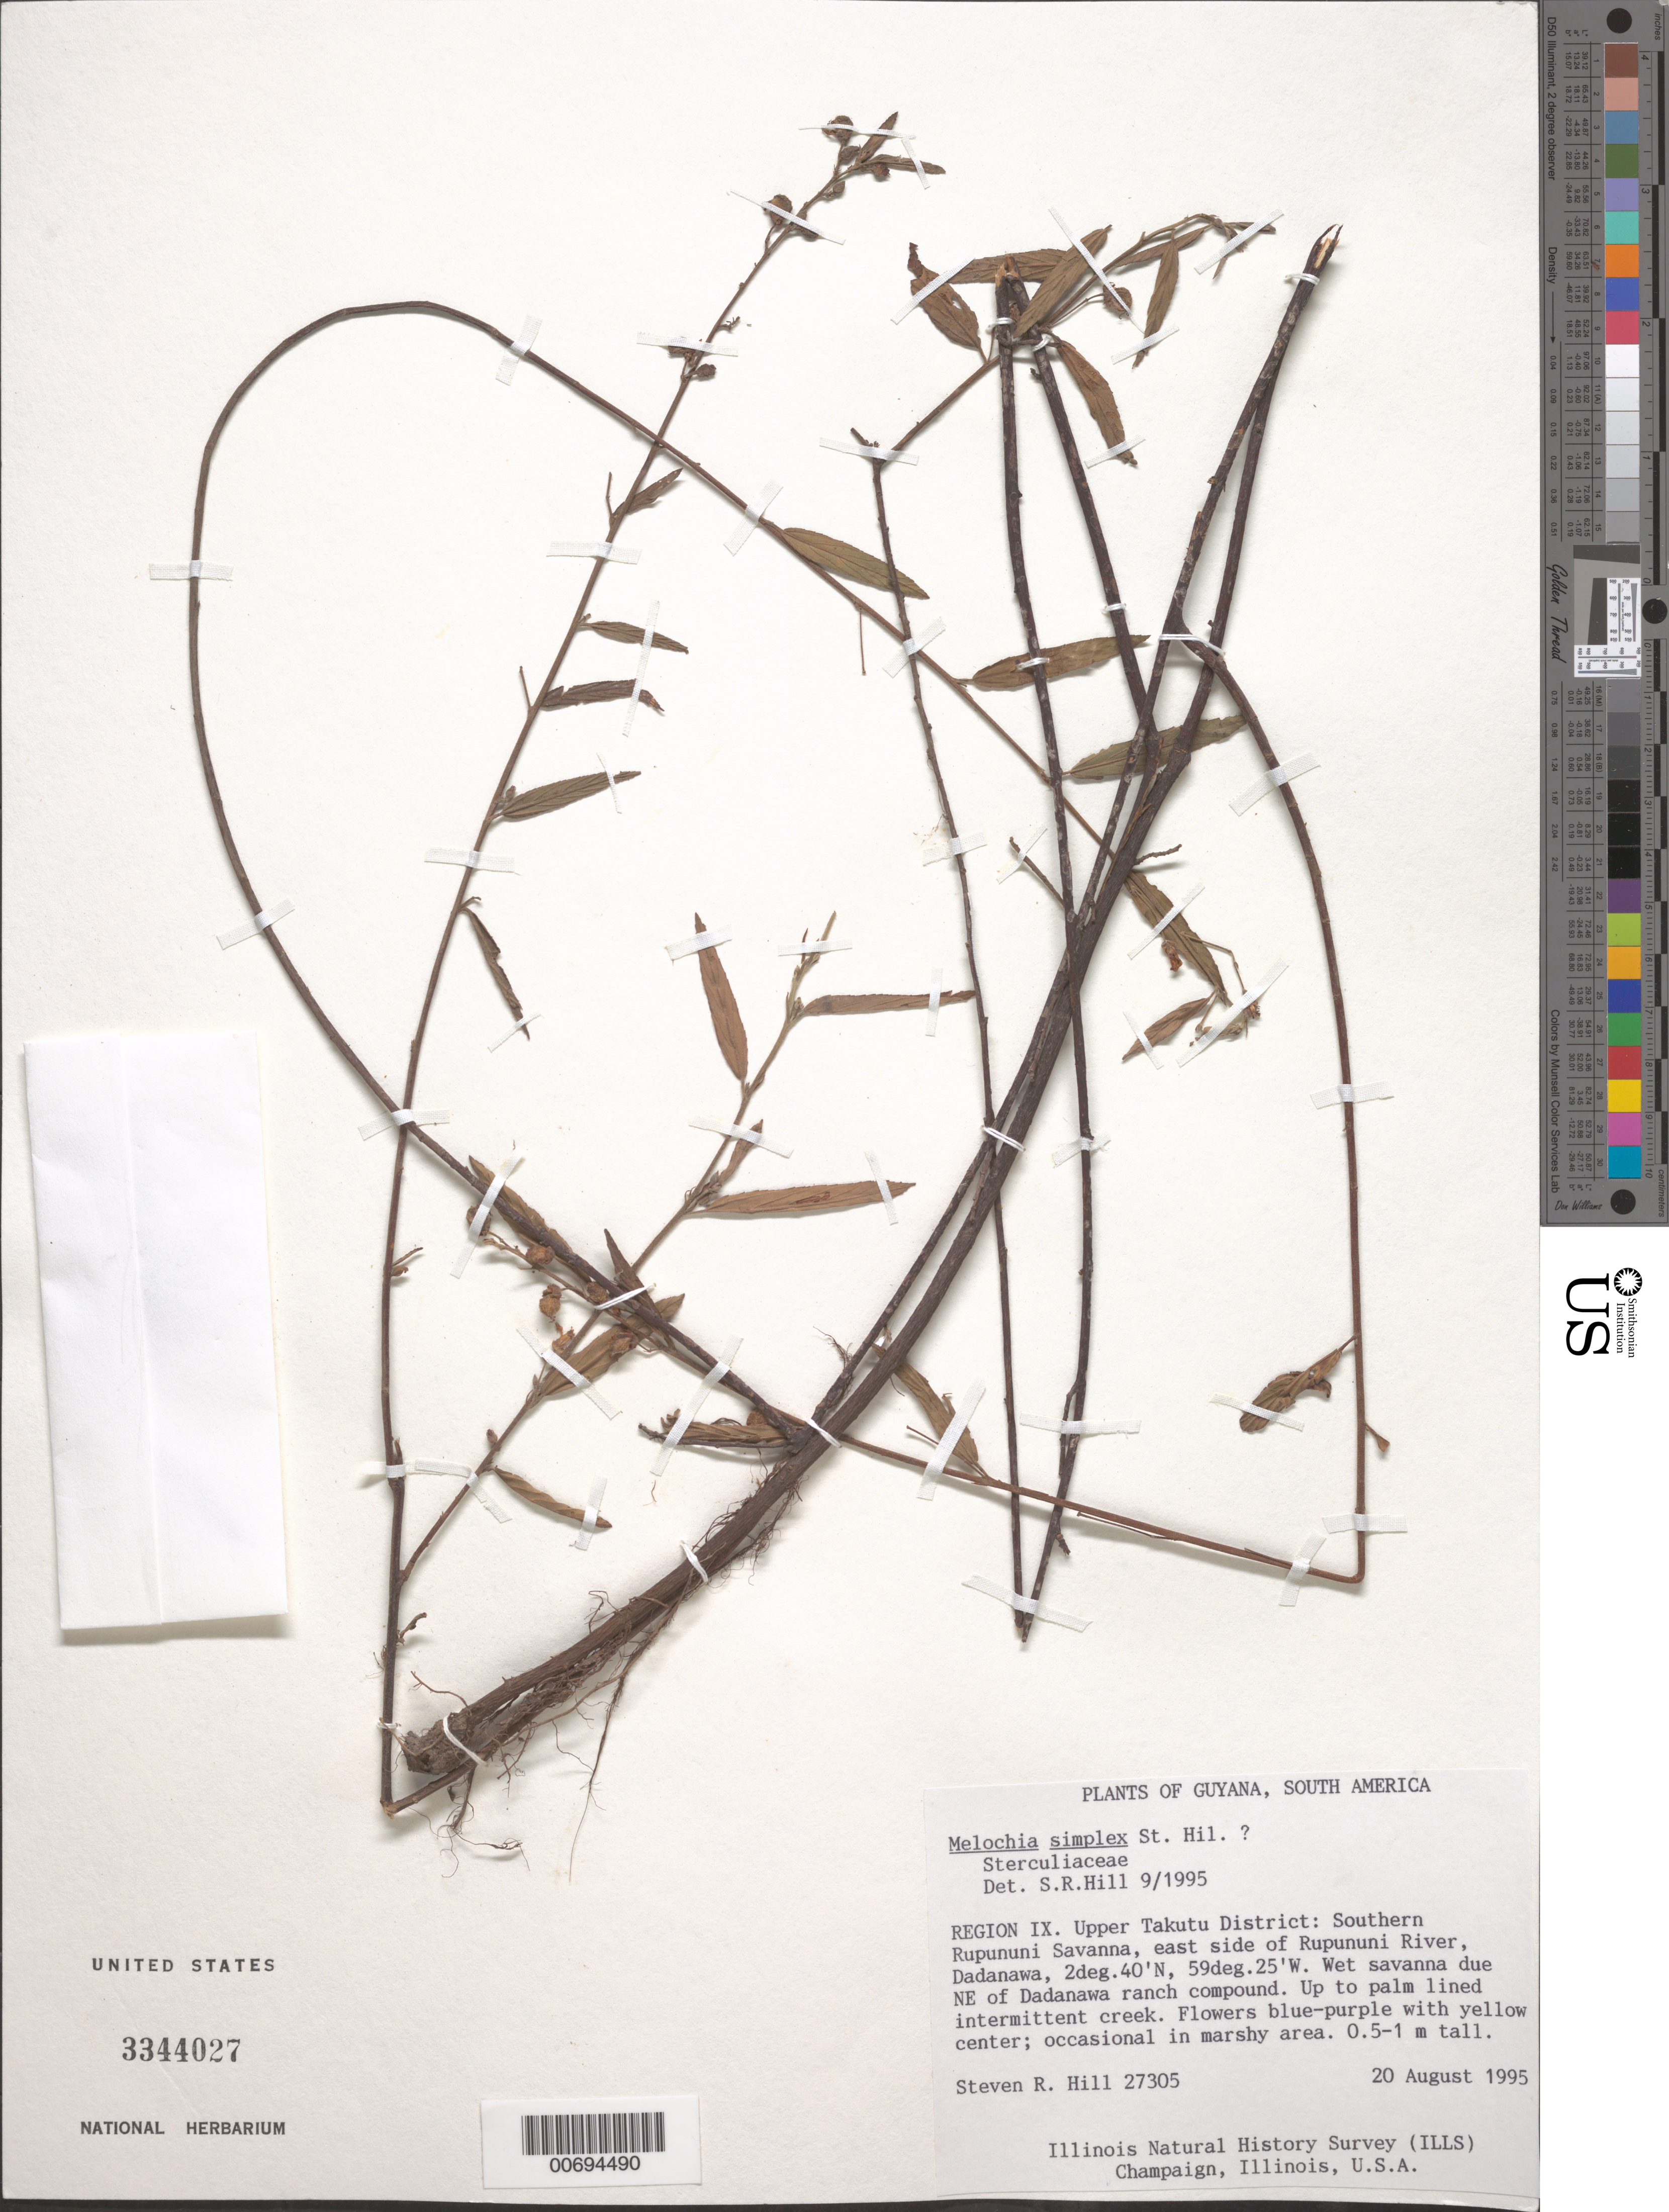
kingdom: Plantae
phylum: Tracheophyta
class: Magnoliopsida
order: Malvales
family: Malvaceae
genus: Melochia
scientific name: Melochia simplex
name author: A. St.-Hil.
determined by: Hill, Steven R.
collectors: S. R. Hill, C. N. Horn & J. H. Wiersema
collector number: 27305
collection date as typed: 20-Aug-95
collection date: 1995-08-20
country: Guyana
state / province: U. Takutu-U. Essequibo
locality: Dadanawa, southern Rupununi Savanna, E side of Rupununi R.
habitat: Wet savanna; marshy area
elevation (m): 110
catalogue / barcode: US 3344027